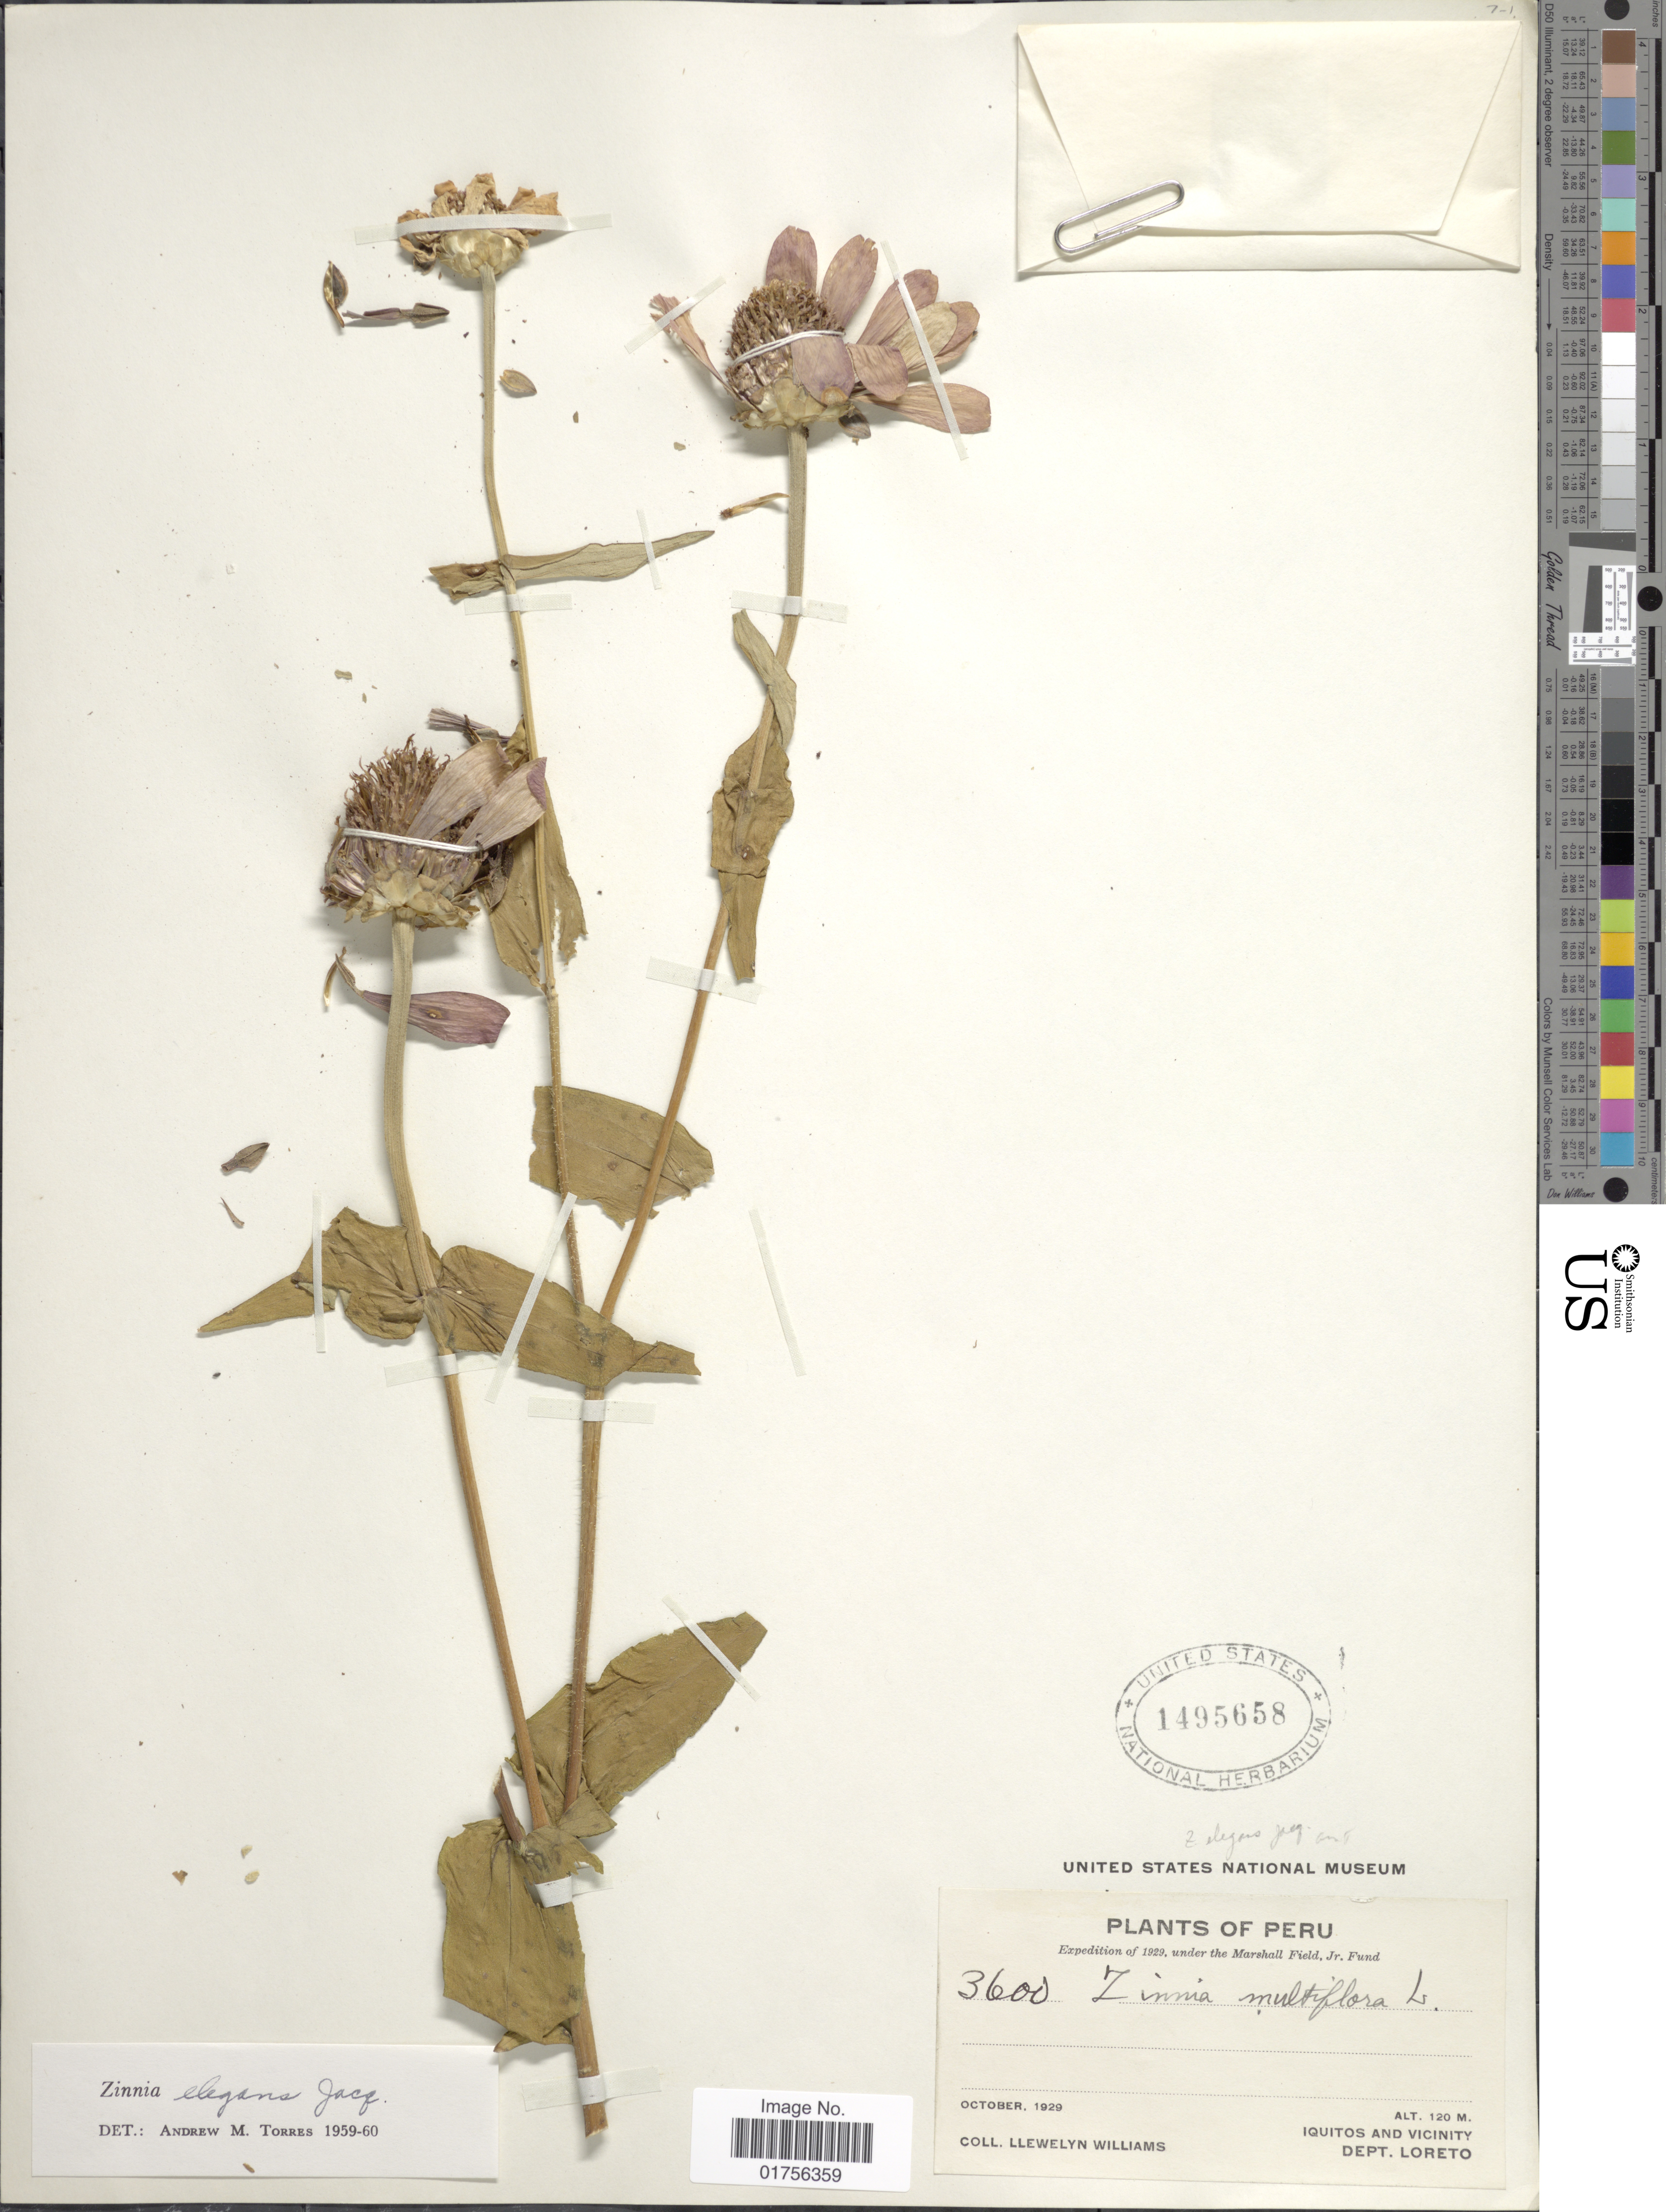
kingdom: Plantae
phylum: Tracheophyta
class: Magnoliopsida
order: Asterales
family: Asteraceae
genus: Zinnia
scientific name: Zinnia elegans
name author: Jacq.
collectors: Ll. Williams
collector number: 3600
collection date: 1929-10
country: Peru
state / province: Loreto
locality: Iquito and Vicinity, Dept. Loreto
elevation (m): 120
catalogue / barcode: US 1495658